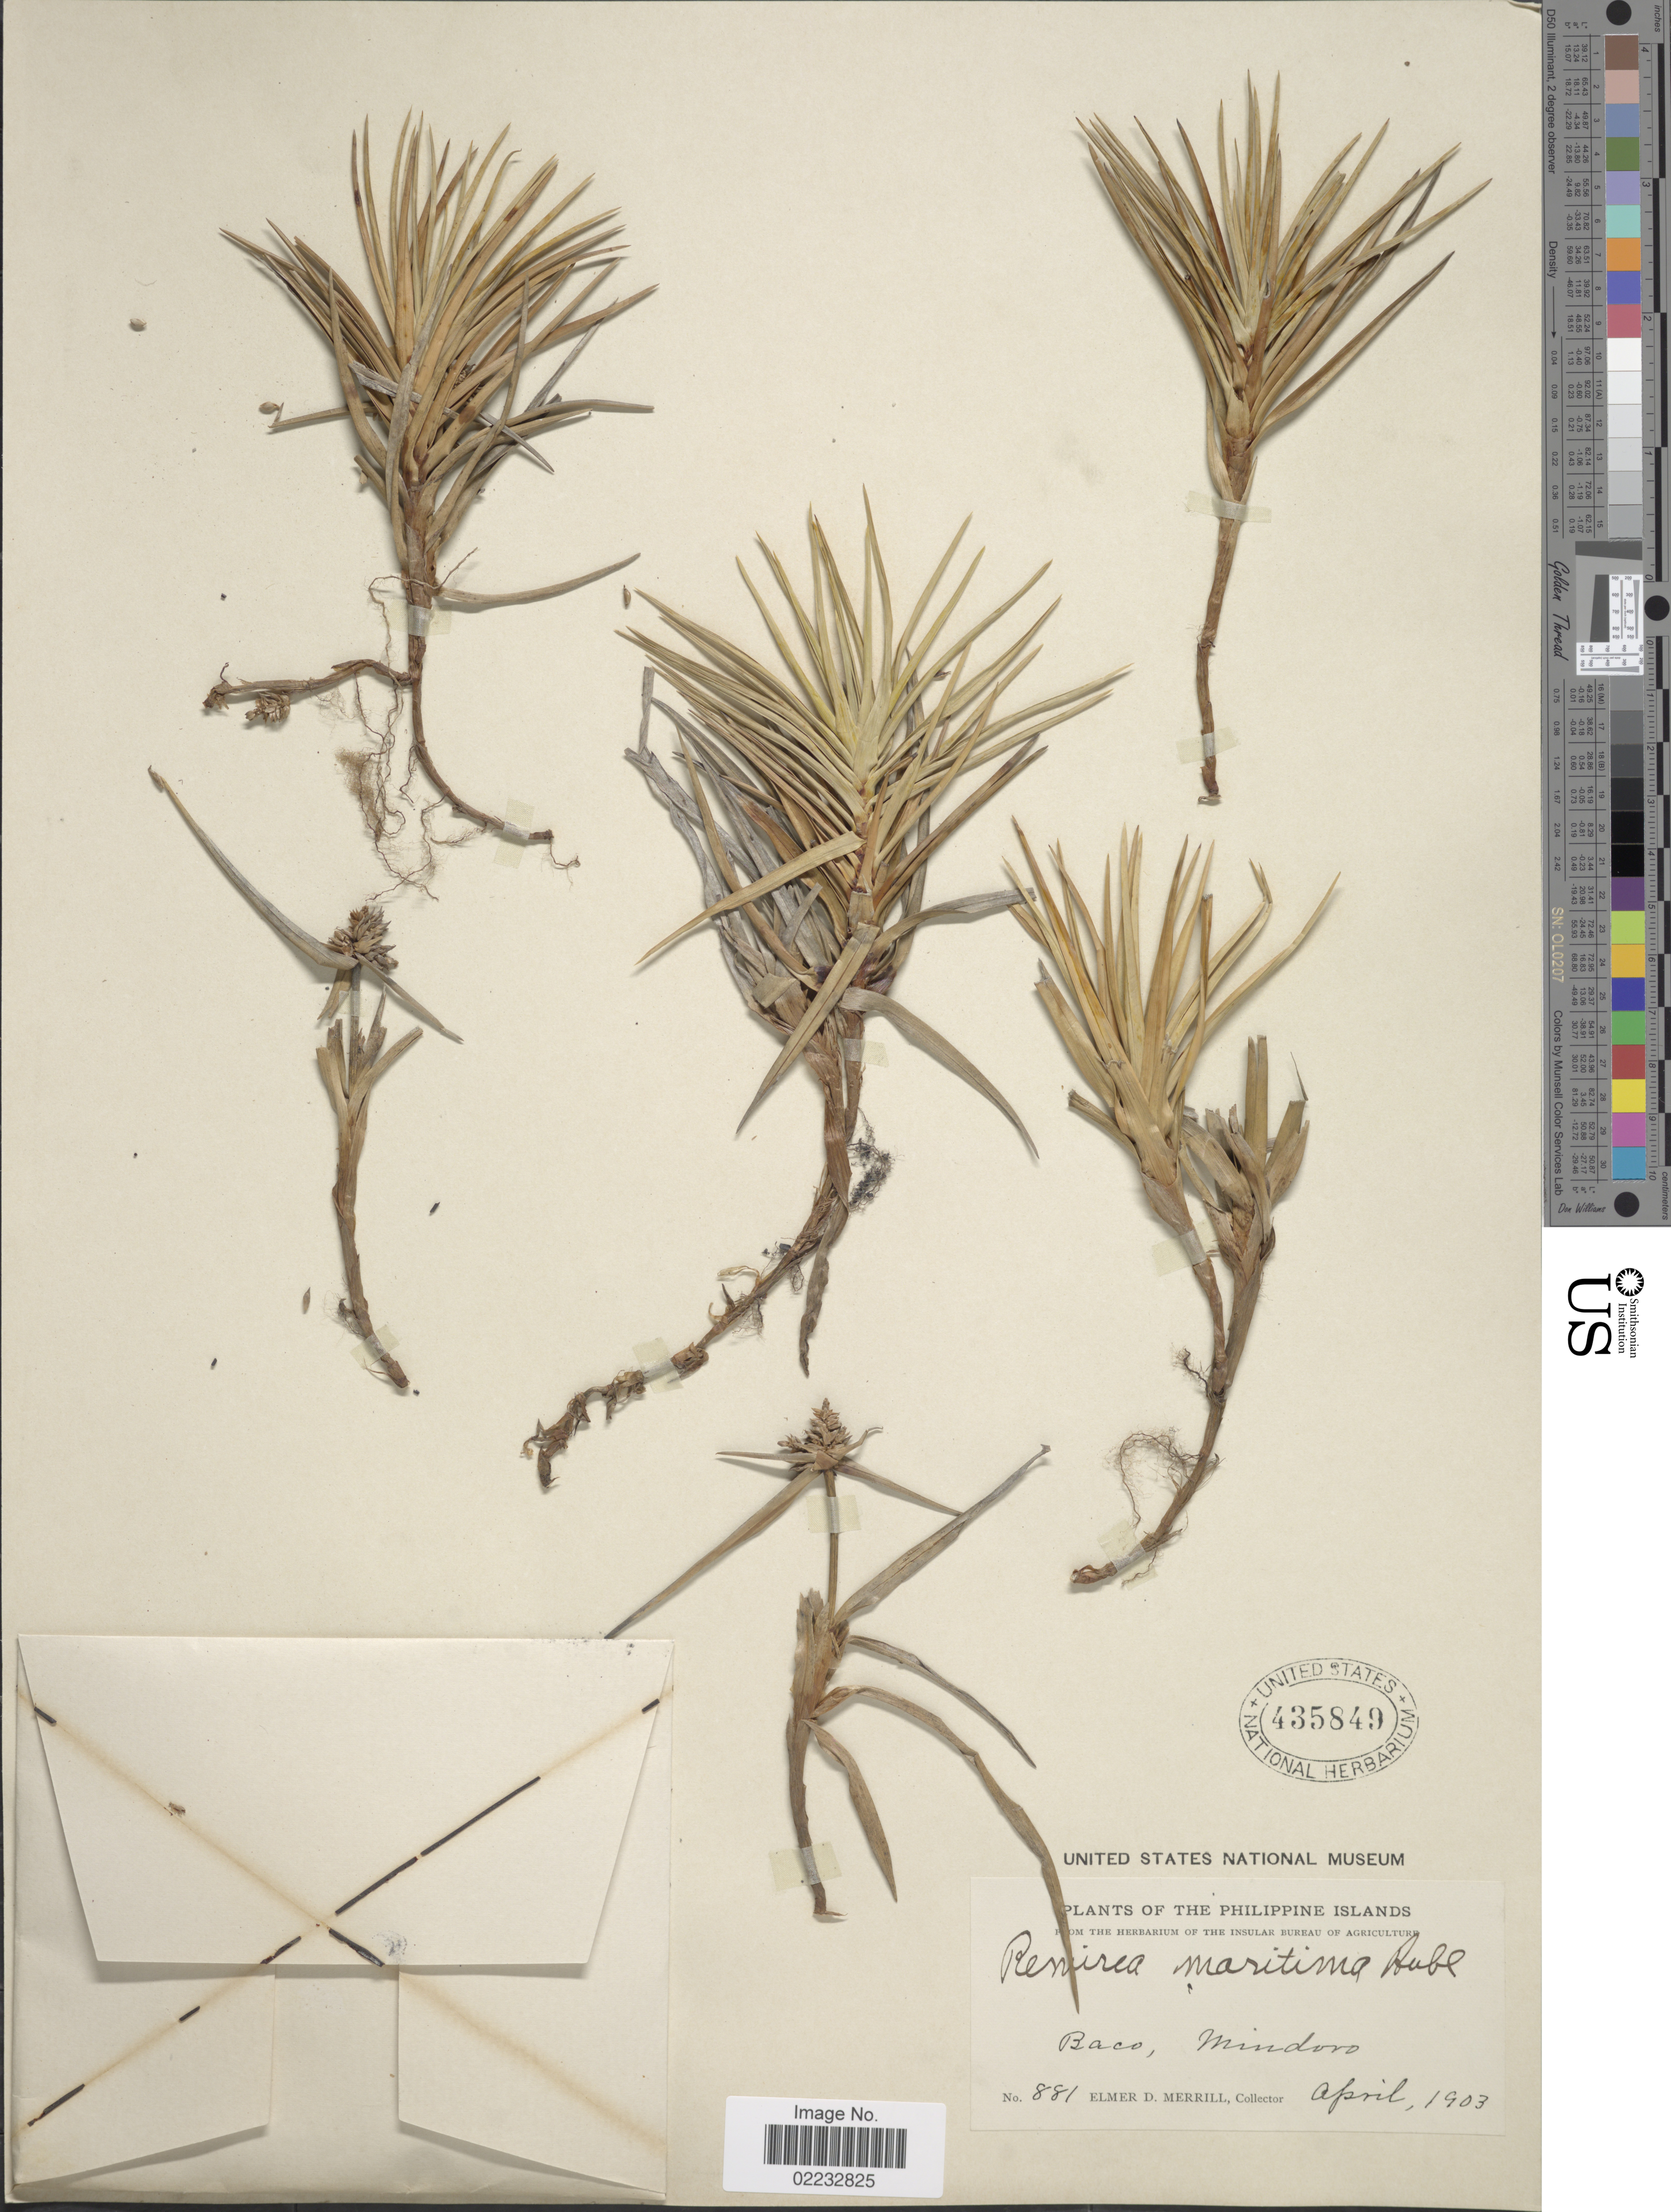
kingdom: Plantae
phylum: Tracheophyta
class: Liliopsida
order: Poales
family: Cyperaceae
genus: Cyperus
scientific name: Cyperus pedunculatus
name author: (R. Br.) J. Kern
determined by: Strong, M. T., (US), Smithsonian Institution - National Museum of Natural History (UNITED STATES)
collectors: E. D. Merrill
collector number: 881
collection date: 1903-04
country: Philippines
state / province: Mimaropa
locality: Baco, Mindoro.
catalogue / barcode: US 435849